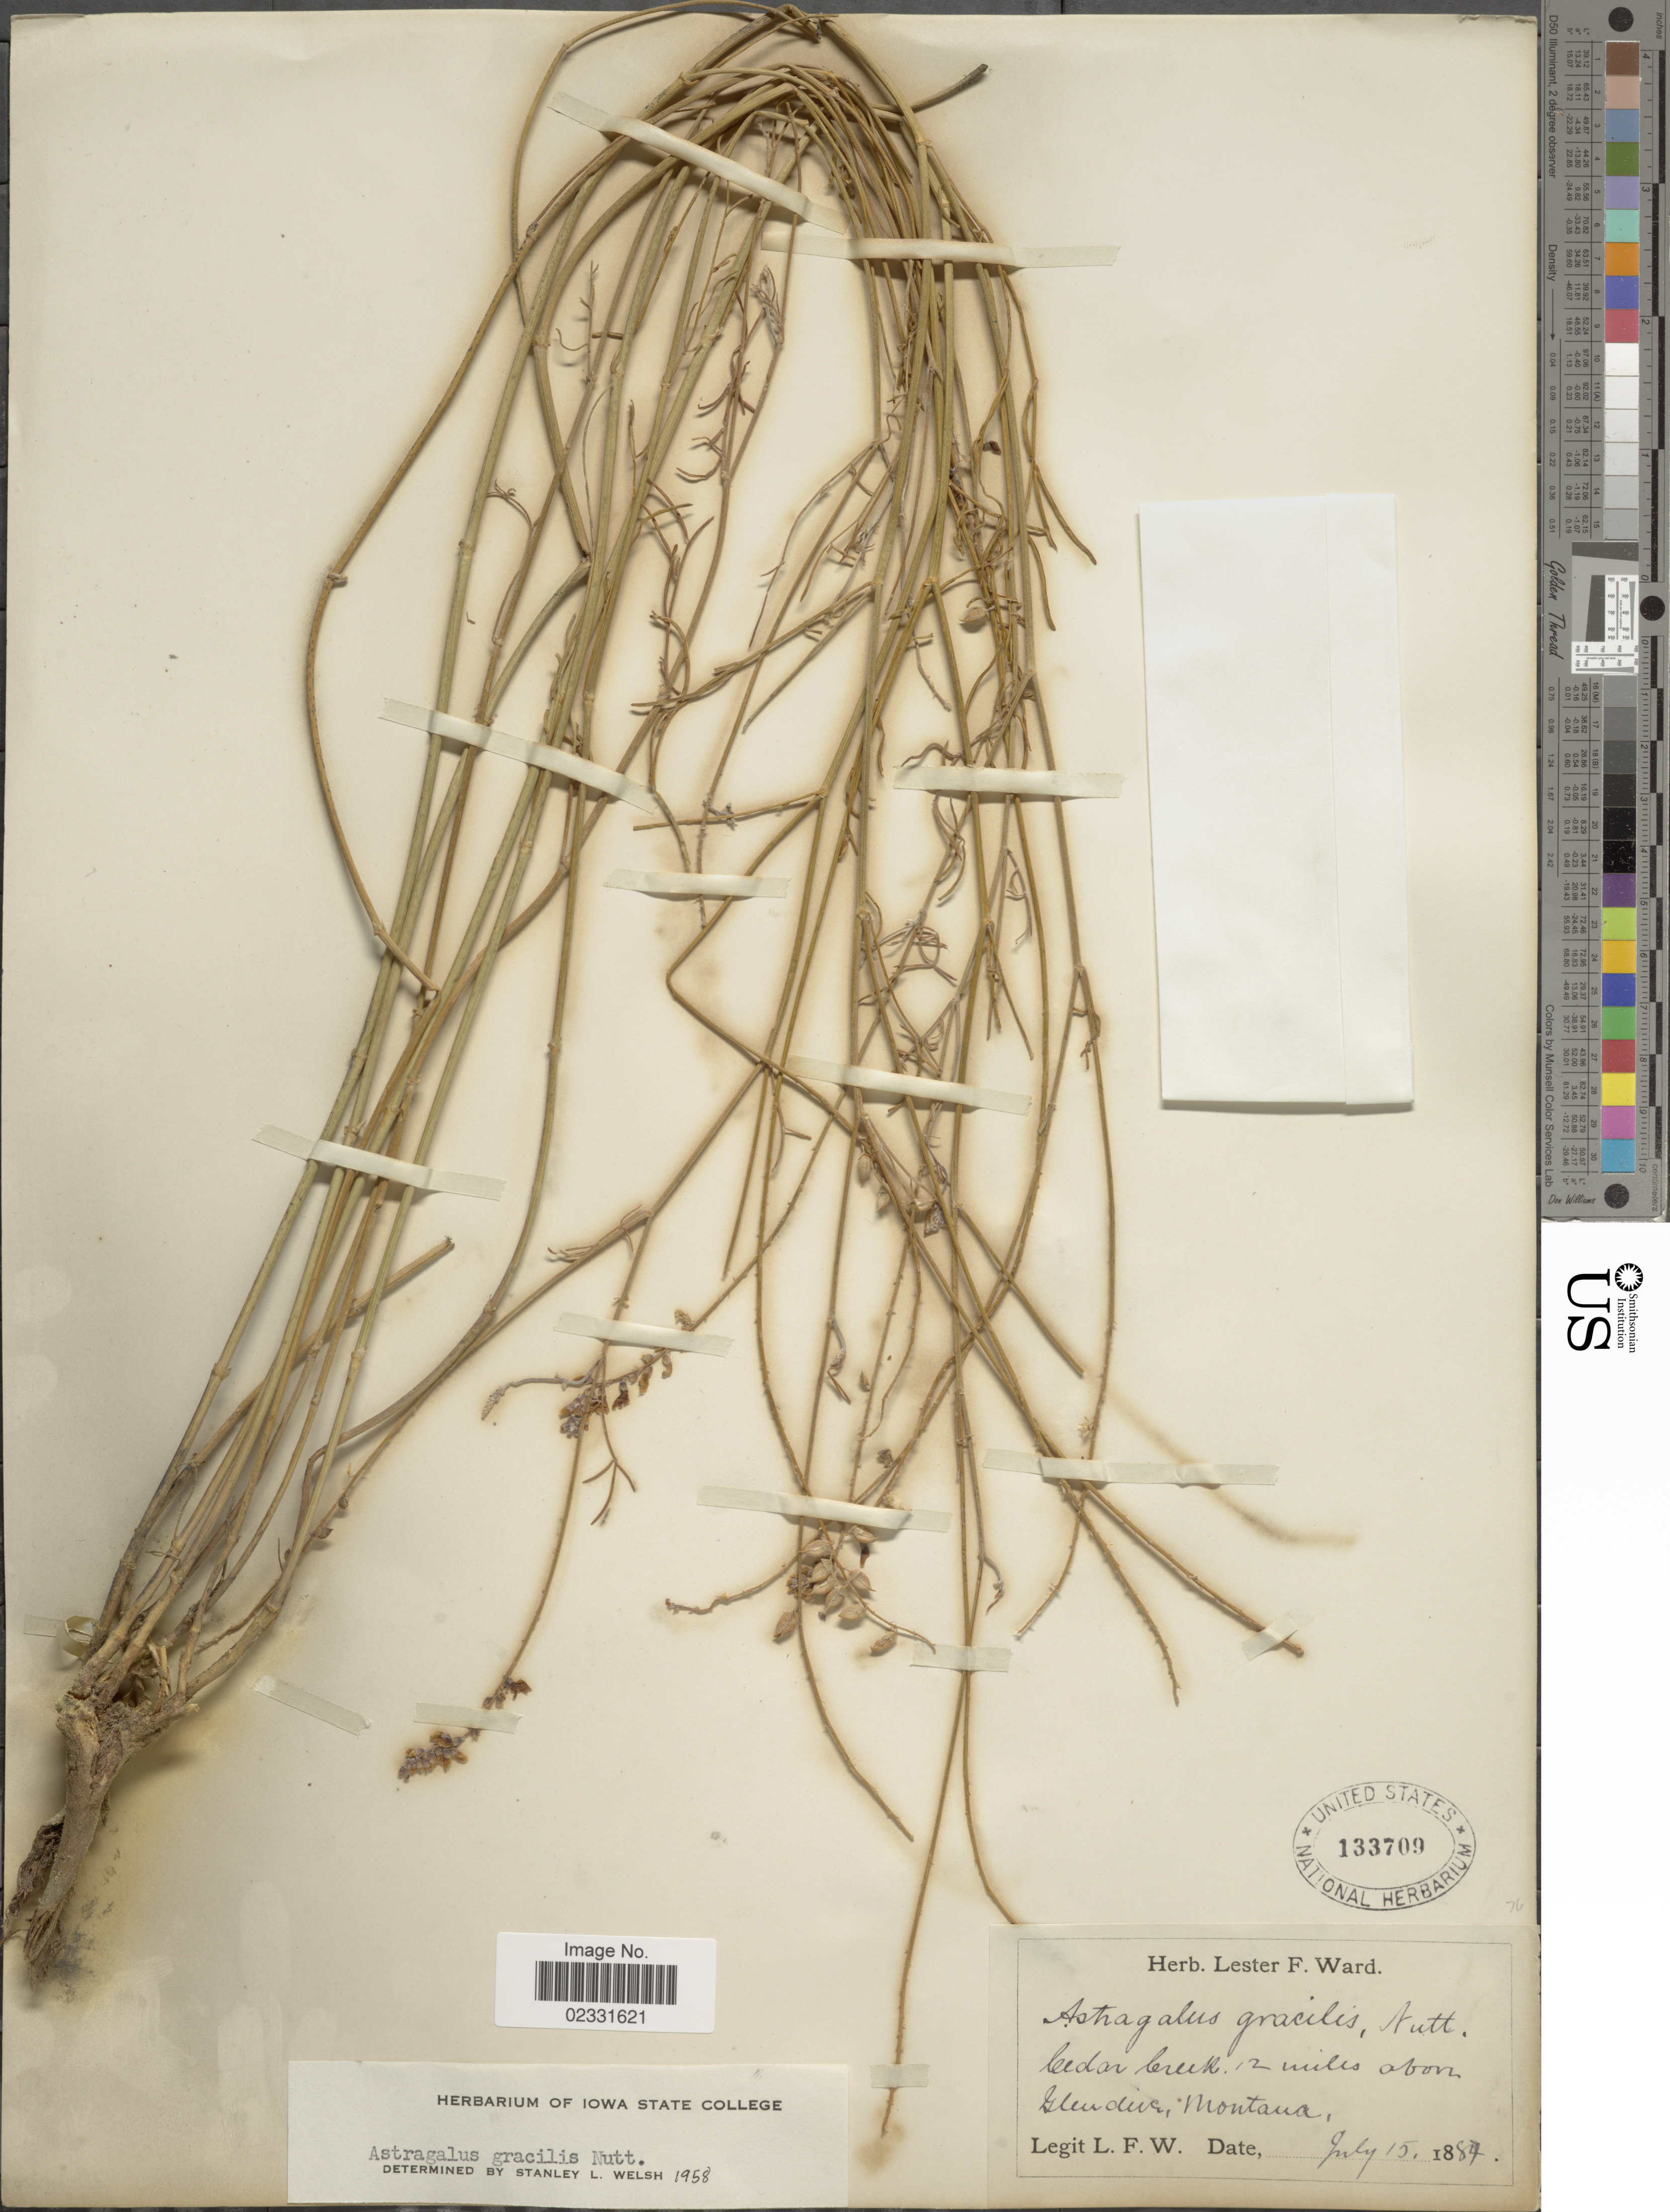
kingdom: Plantae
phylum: Tracheophyta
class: Magnoliopsida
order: Fabales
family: Fabaceae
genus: Astragalus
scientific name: Astragalus gracilis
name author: Nutt.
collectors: L. F. Ward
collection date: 1887-07-15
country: United States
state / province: Montana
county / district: Dawson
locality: Cedar Creek, 12 miles above Glendive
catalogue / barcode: US 133709